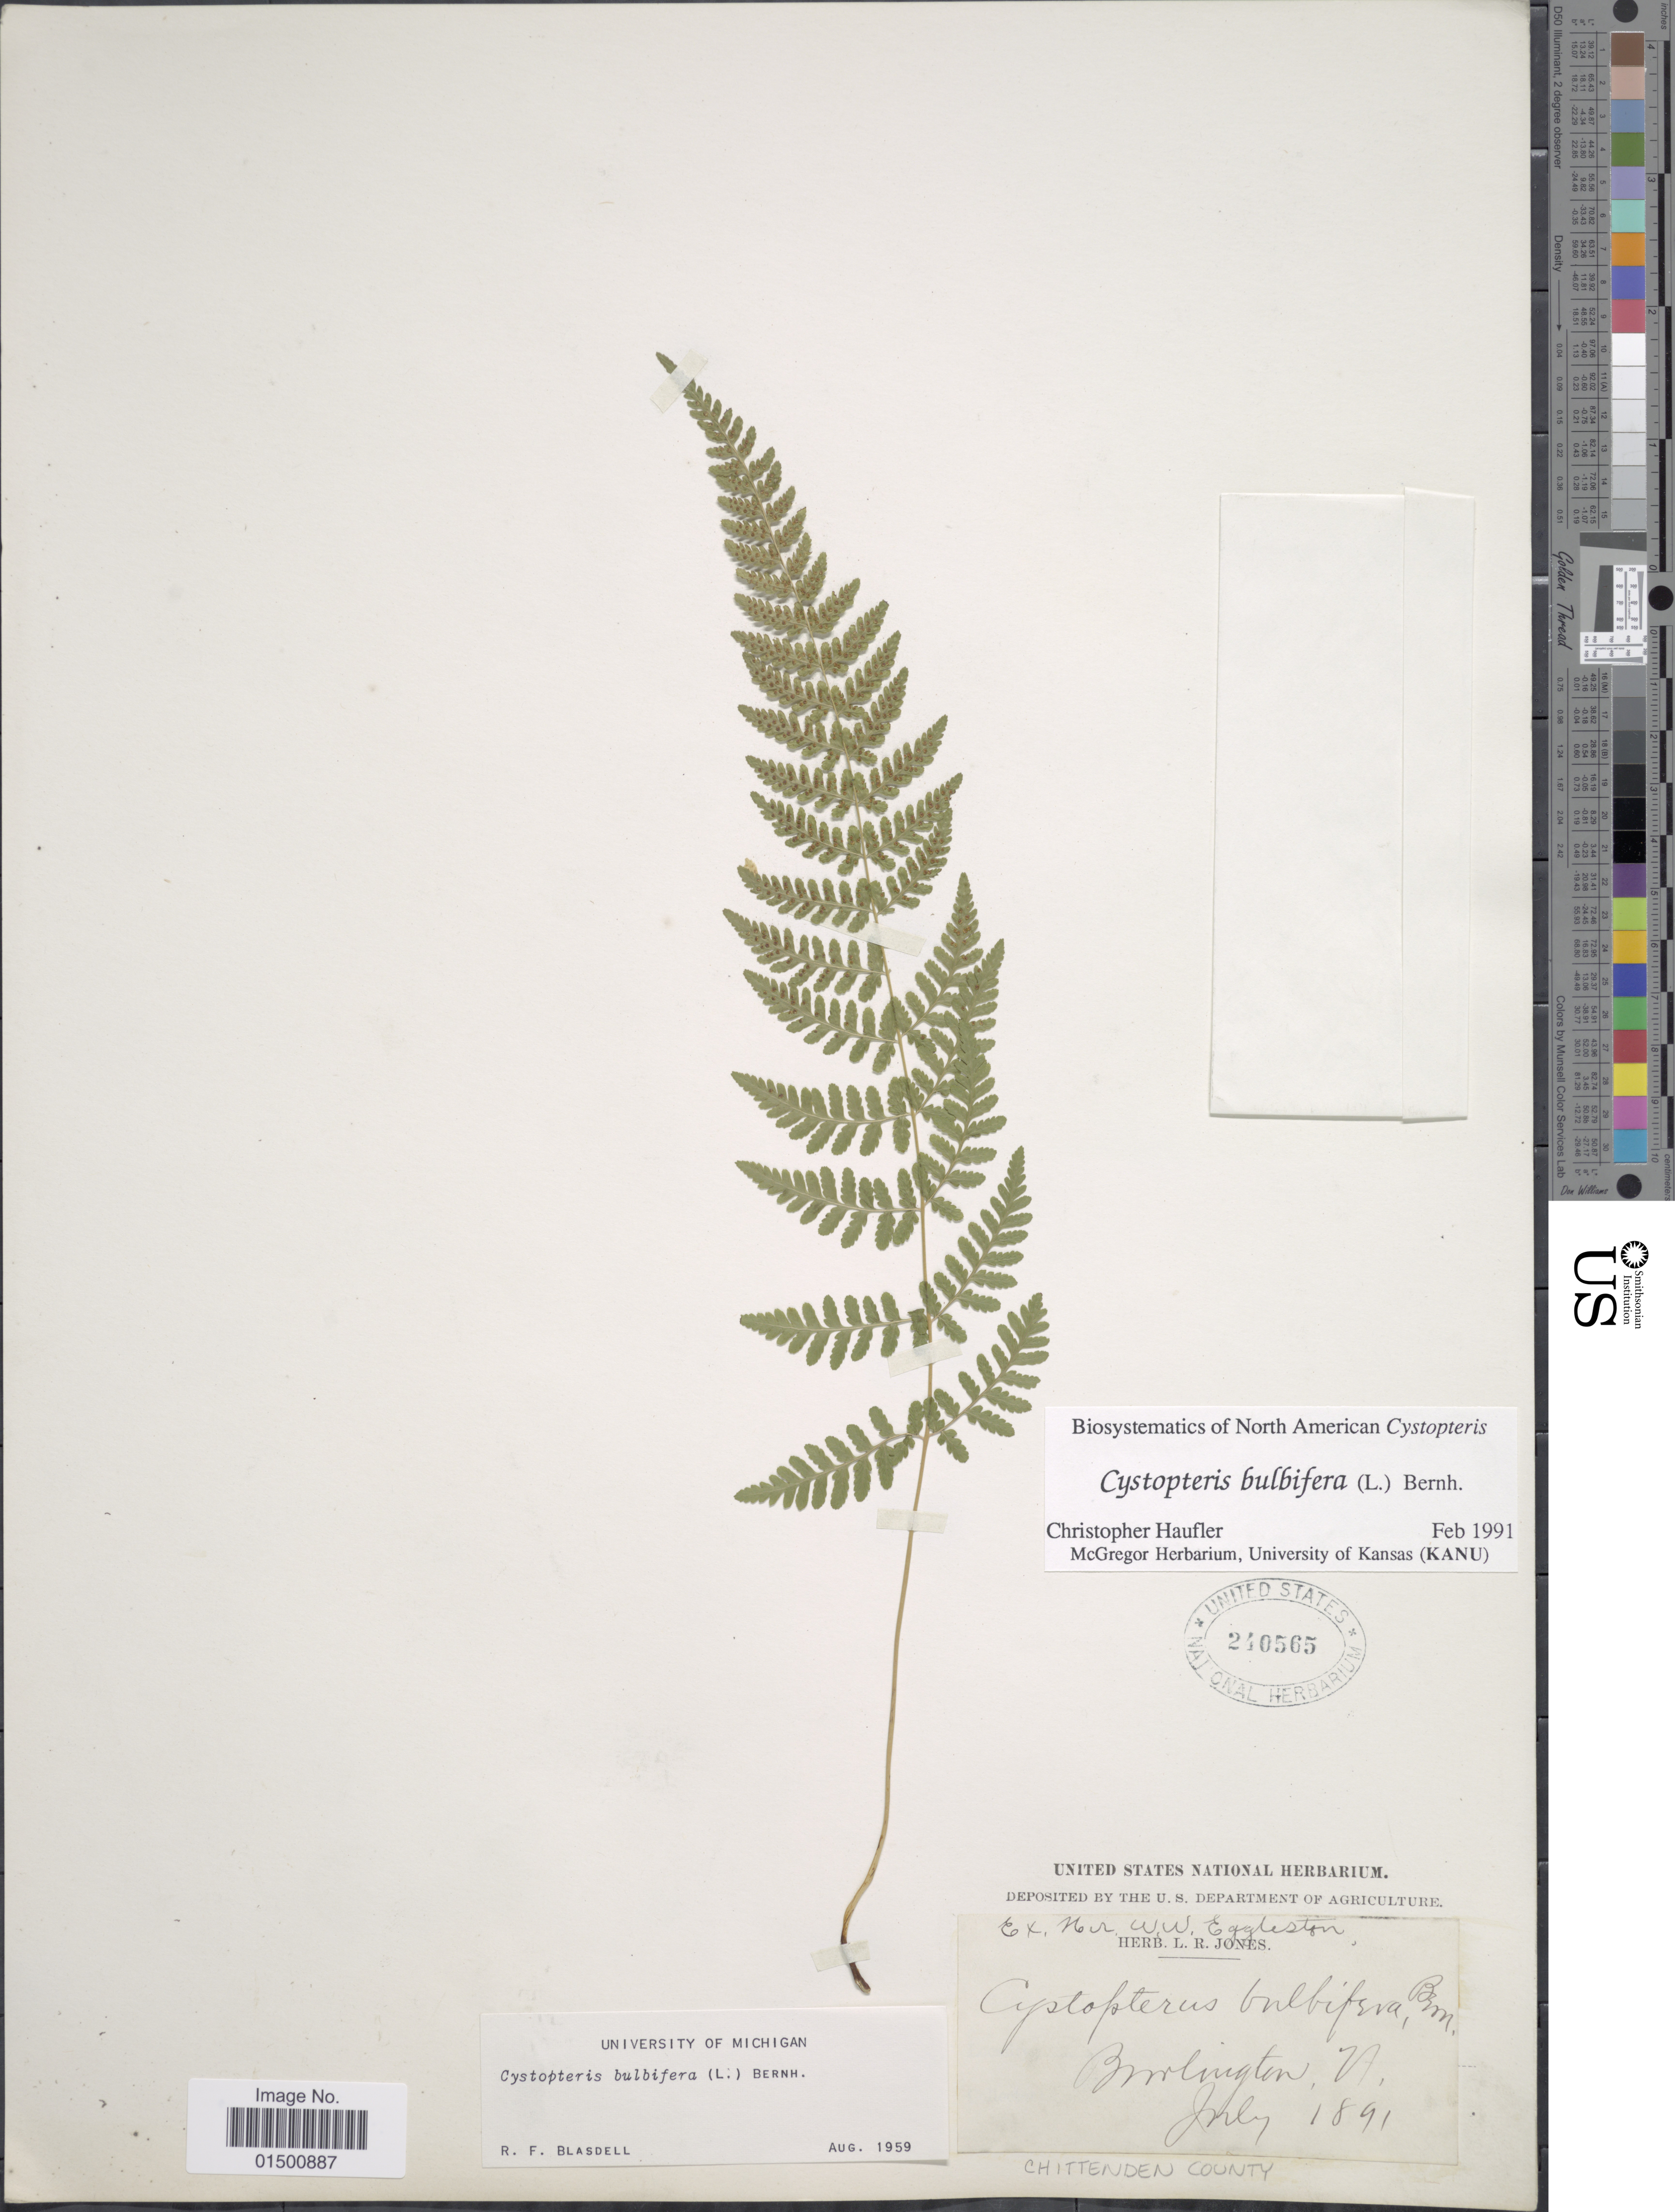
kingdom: Plantae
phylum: Tracheophyta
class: Polypodiopsida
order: Polypodiales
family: Cystopteridaceae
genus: Cystopteris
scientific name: Cystopteris bulbifera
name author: (L.) Bernh.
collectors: ex herb. L. R. Jones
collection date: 1891-07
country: United States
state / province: Vermont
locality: Burlington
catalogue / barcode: US 240565